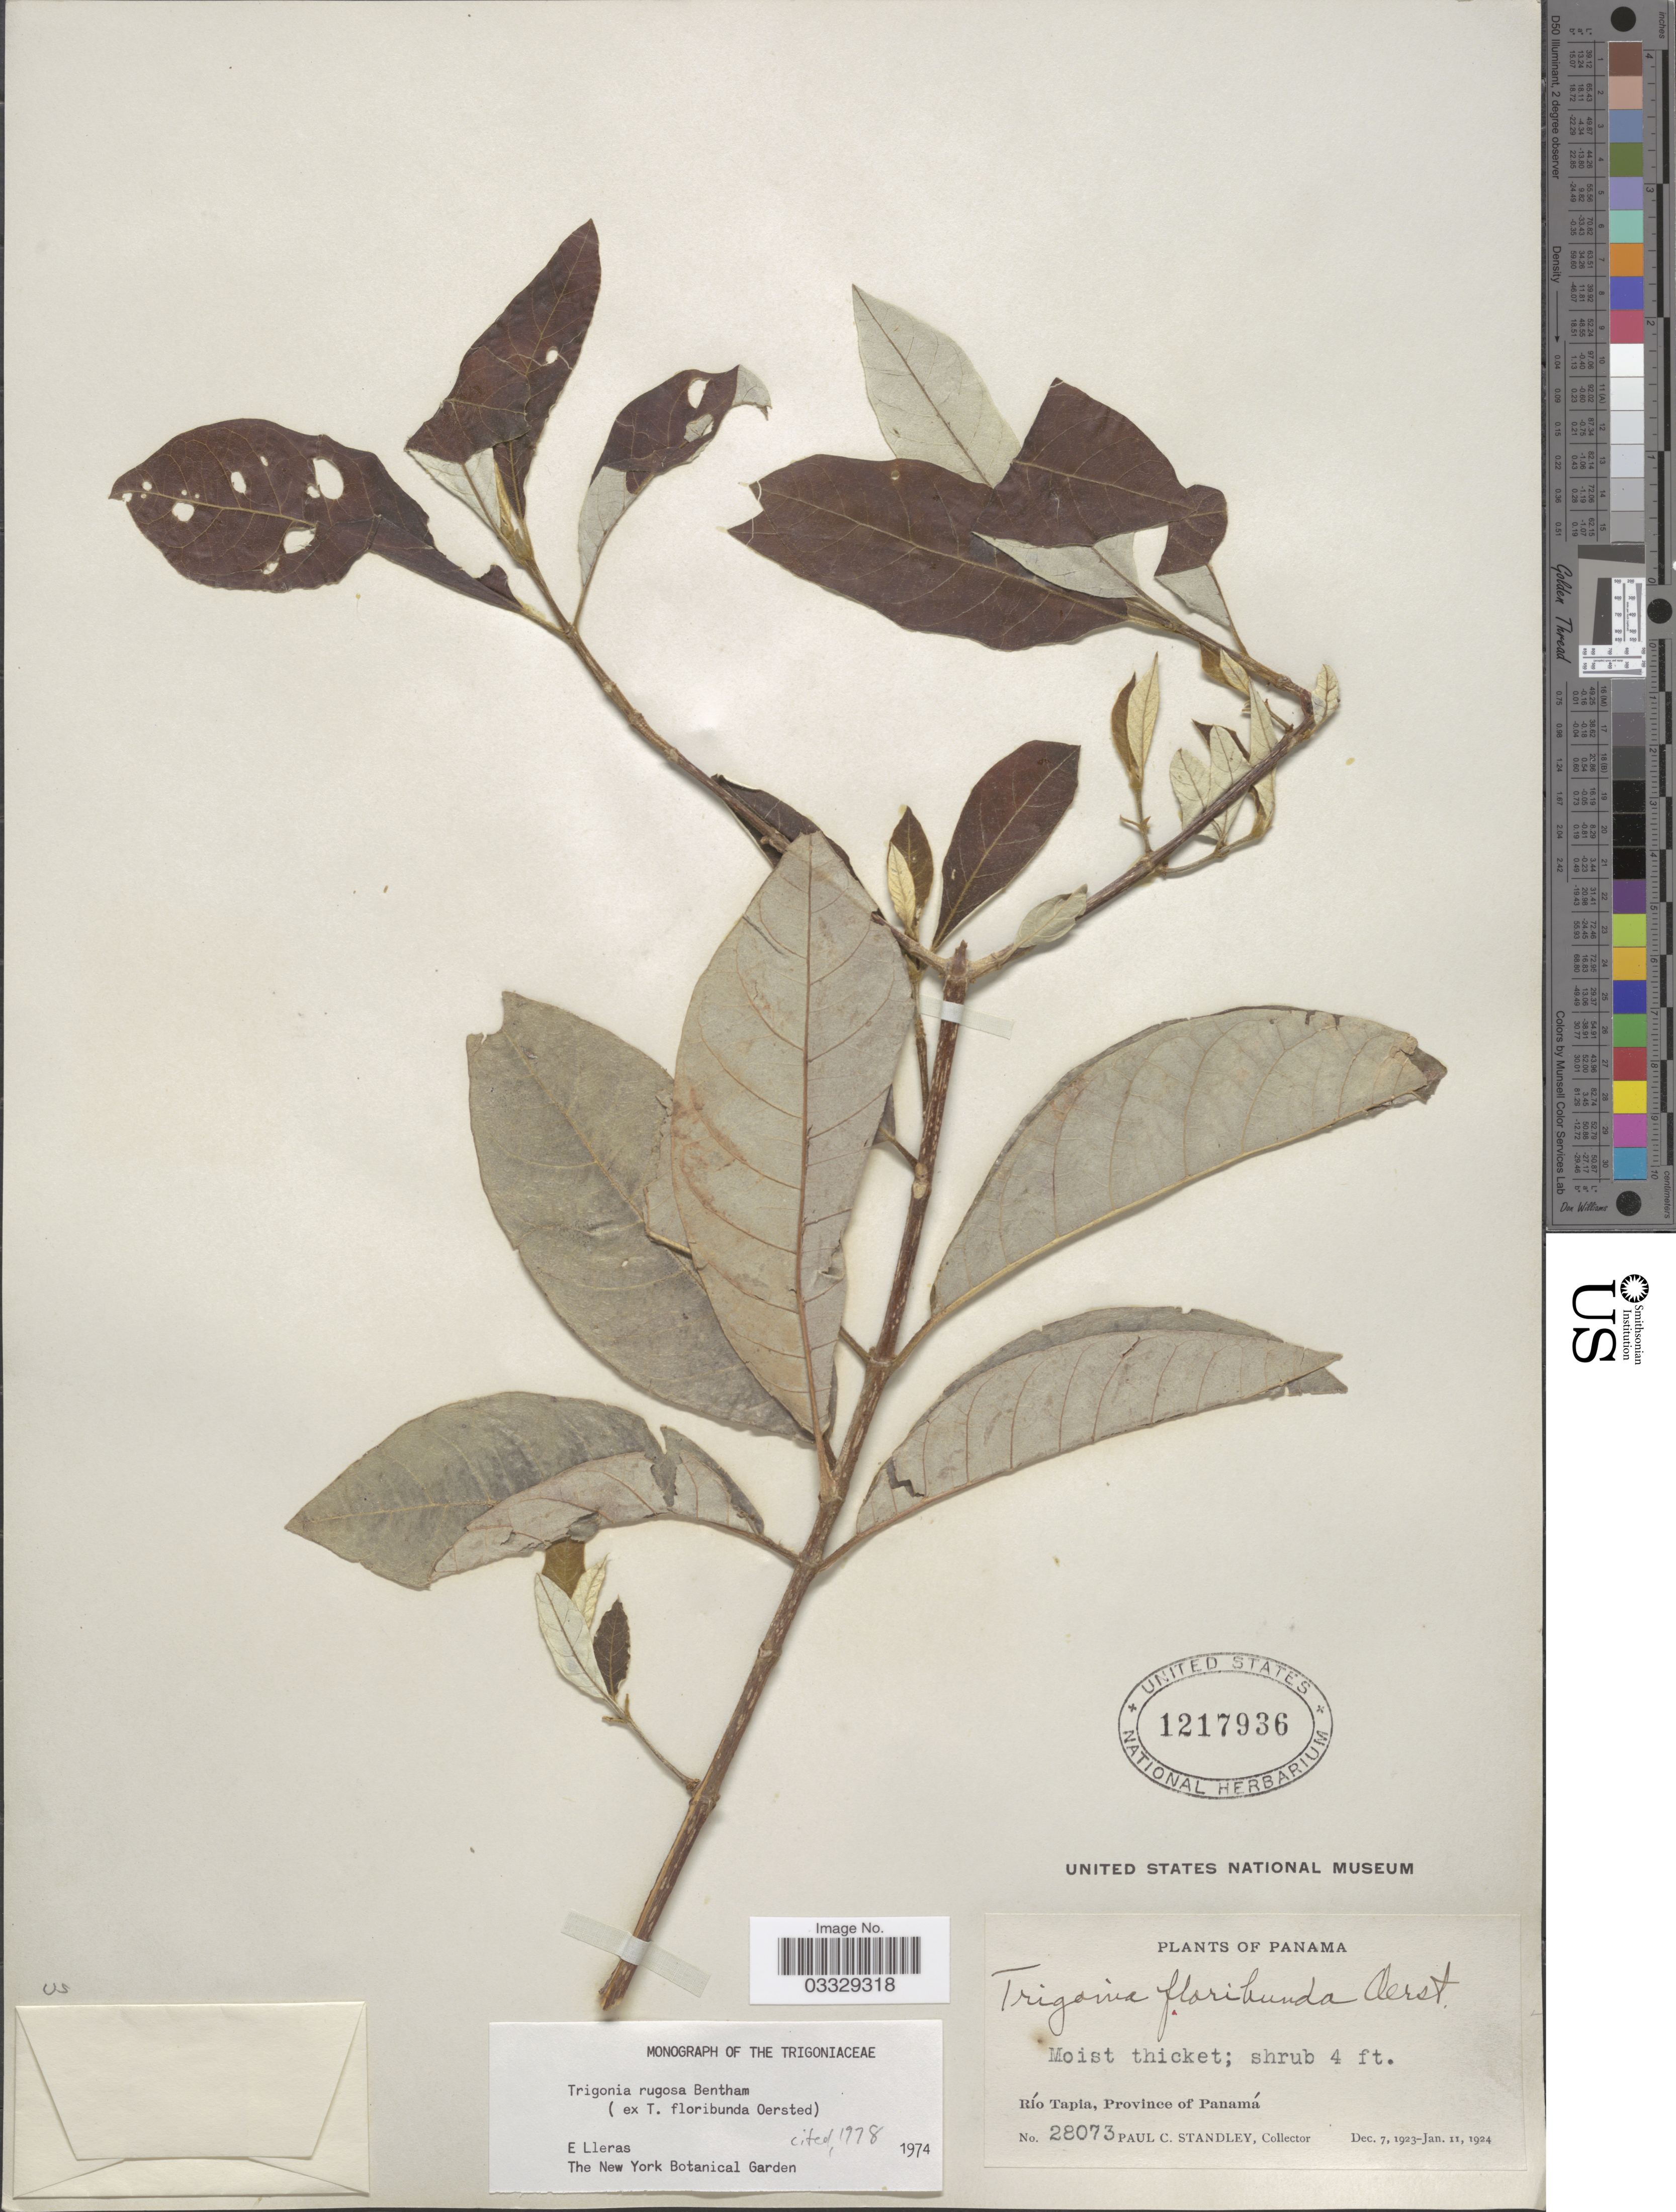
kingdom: Plantae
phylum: Tracheophyta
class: Magnoliopsida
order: Malpighiales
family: Trigoniaceae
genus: Trigonia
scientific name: Trigonia rugosa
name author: Benth.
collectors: P. C. Standley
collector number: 28073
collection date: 1923-12-07/1924-01-11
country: Panama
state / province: Panamá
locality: Río Tapia.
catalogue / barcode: US 1217936